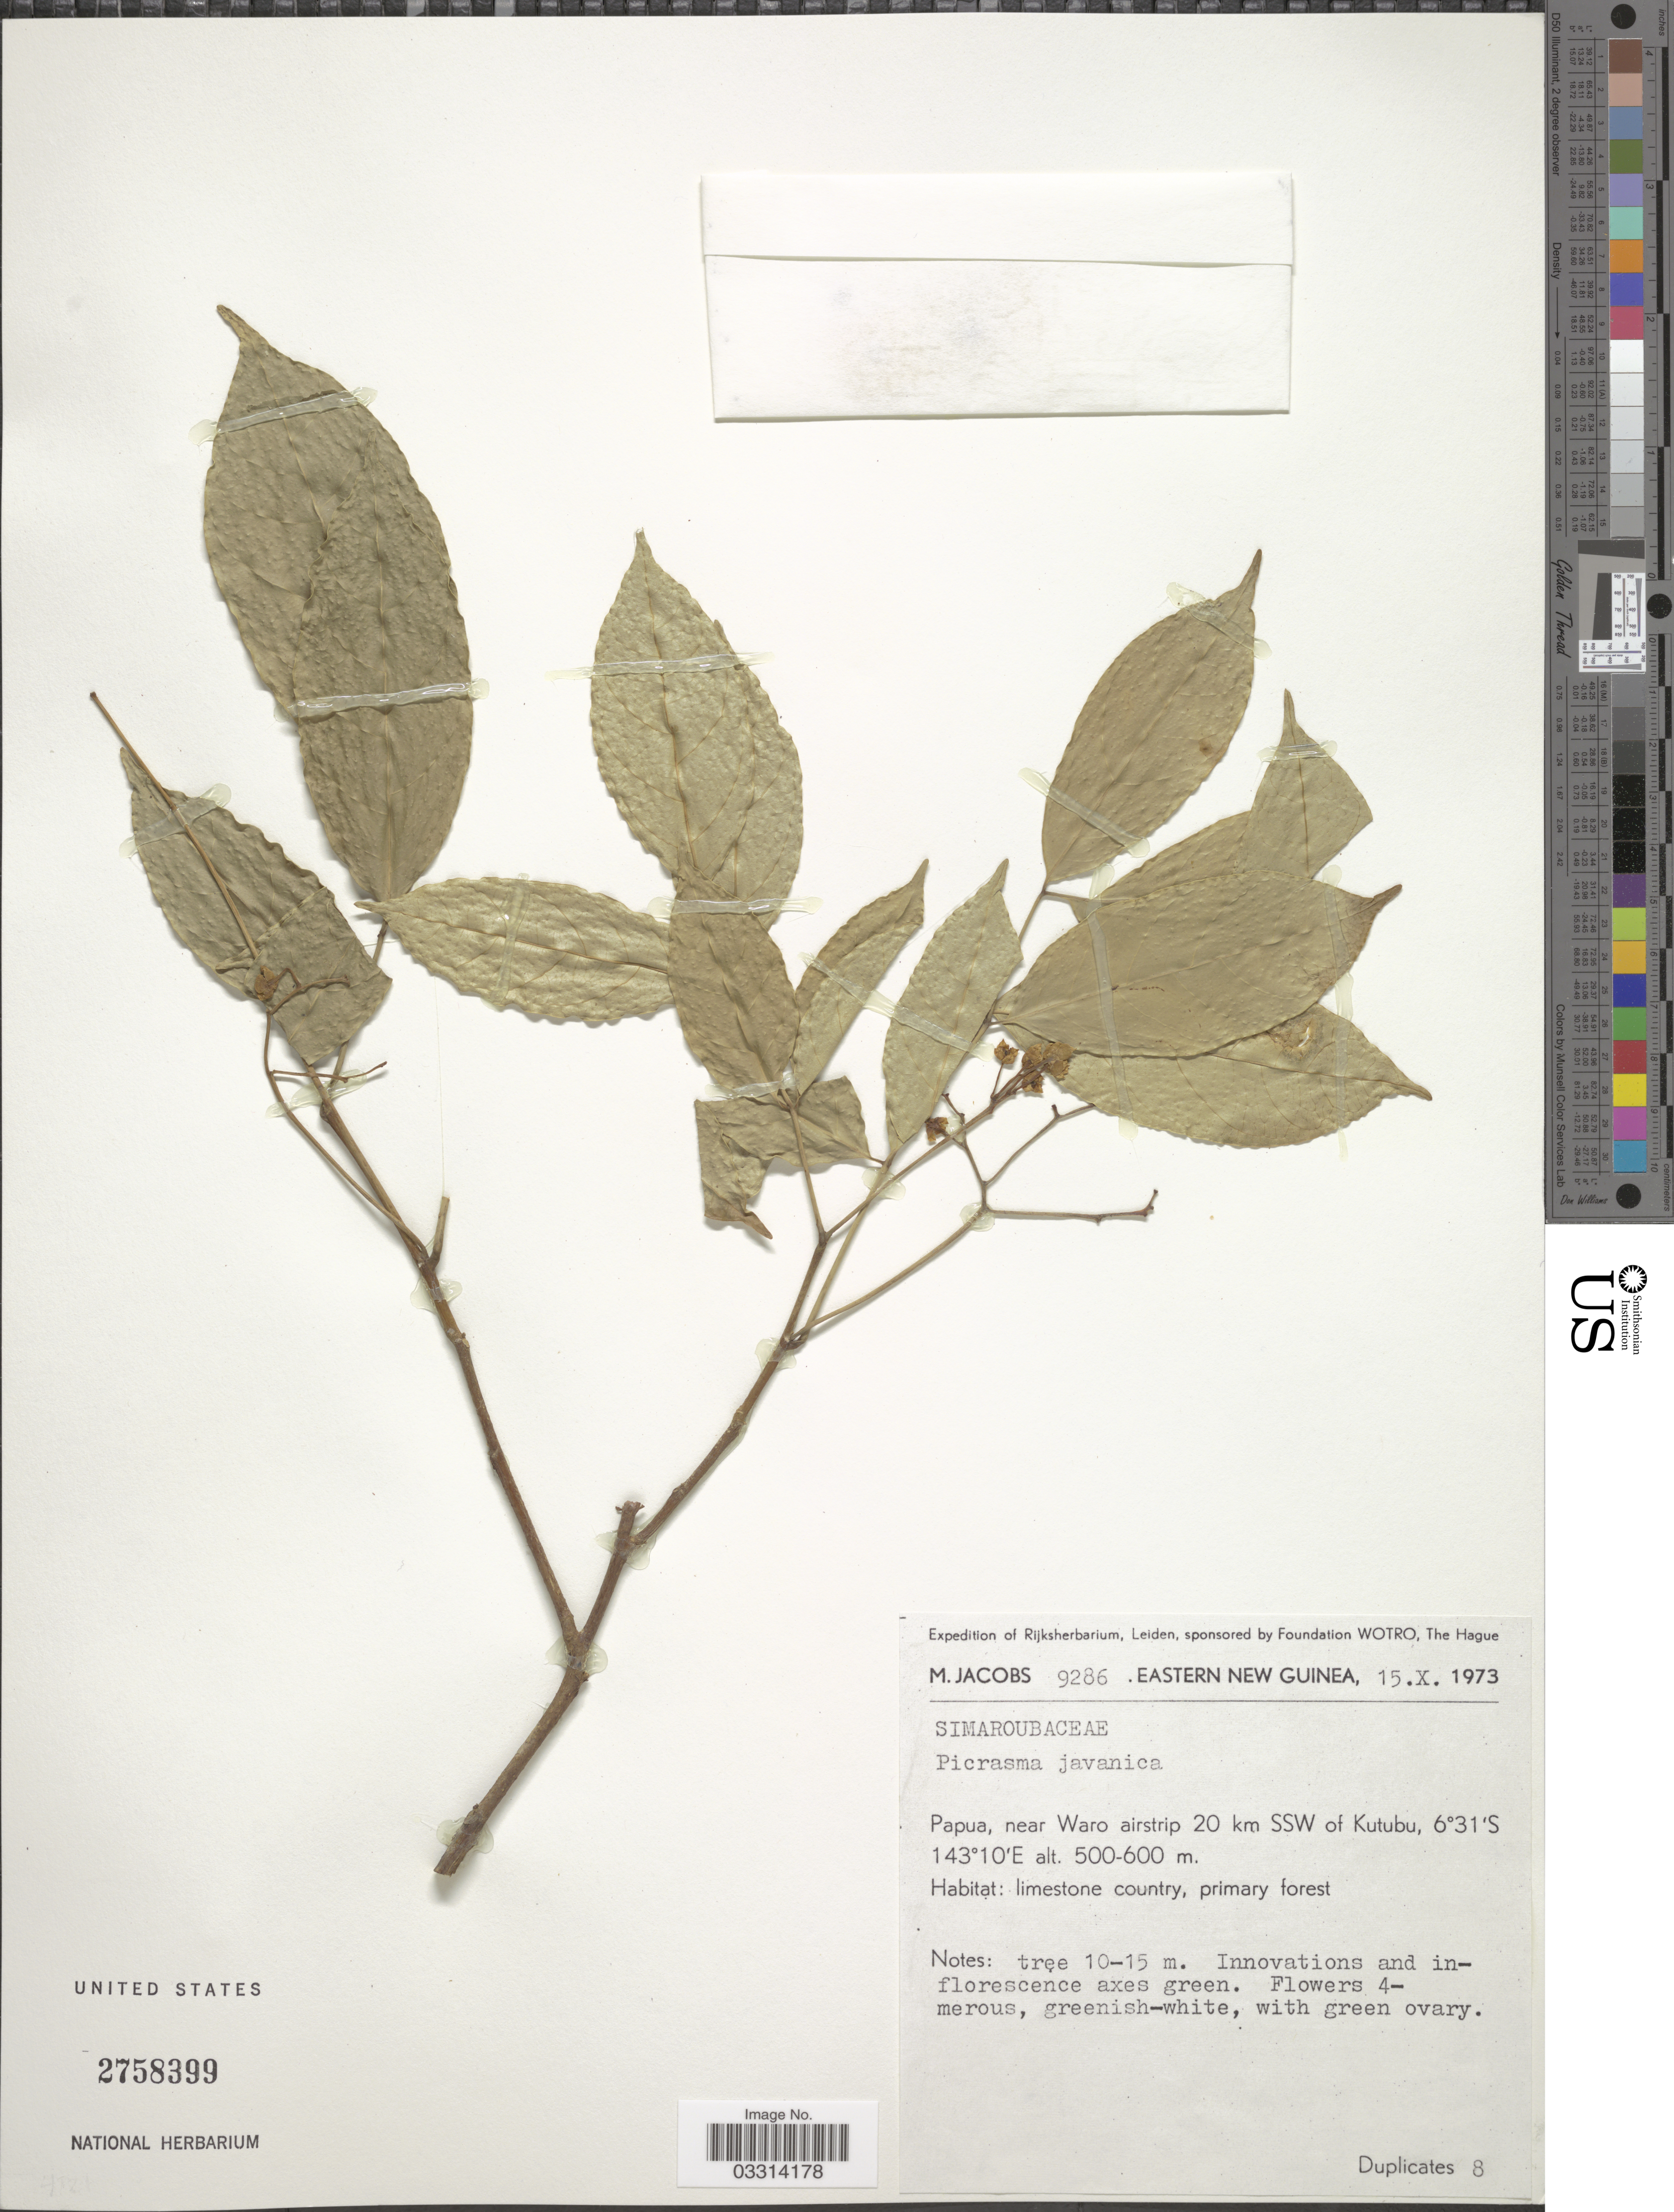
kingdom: Plantae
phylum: Tracheophyta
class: Magnoliopsida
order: Sapindales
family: Simaroubaceae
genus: Picrasma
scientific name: Picrasma javanica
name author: Blume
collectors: M. Jacobs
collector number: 9286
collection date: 1973-10-15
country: Papua New Guinea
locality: Eastern New Guinea. Papua, near Waro airstrip 20 km SSW of Kutubu.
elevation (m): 500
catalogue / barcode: US 2758399